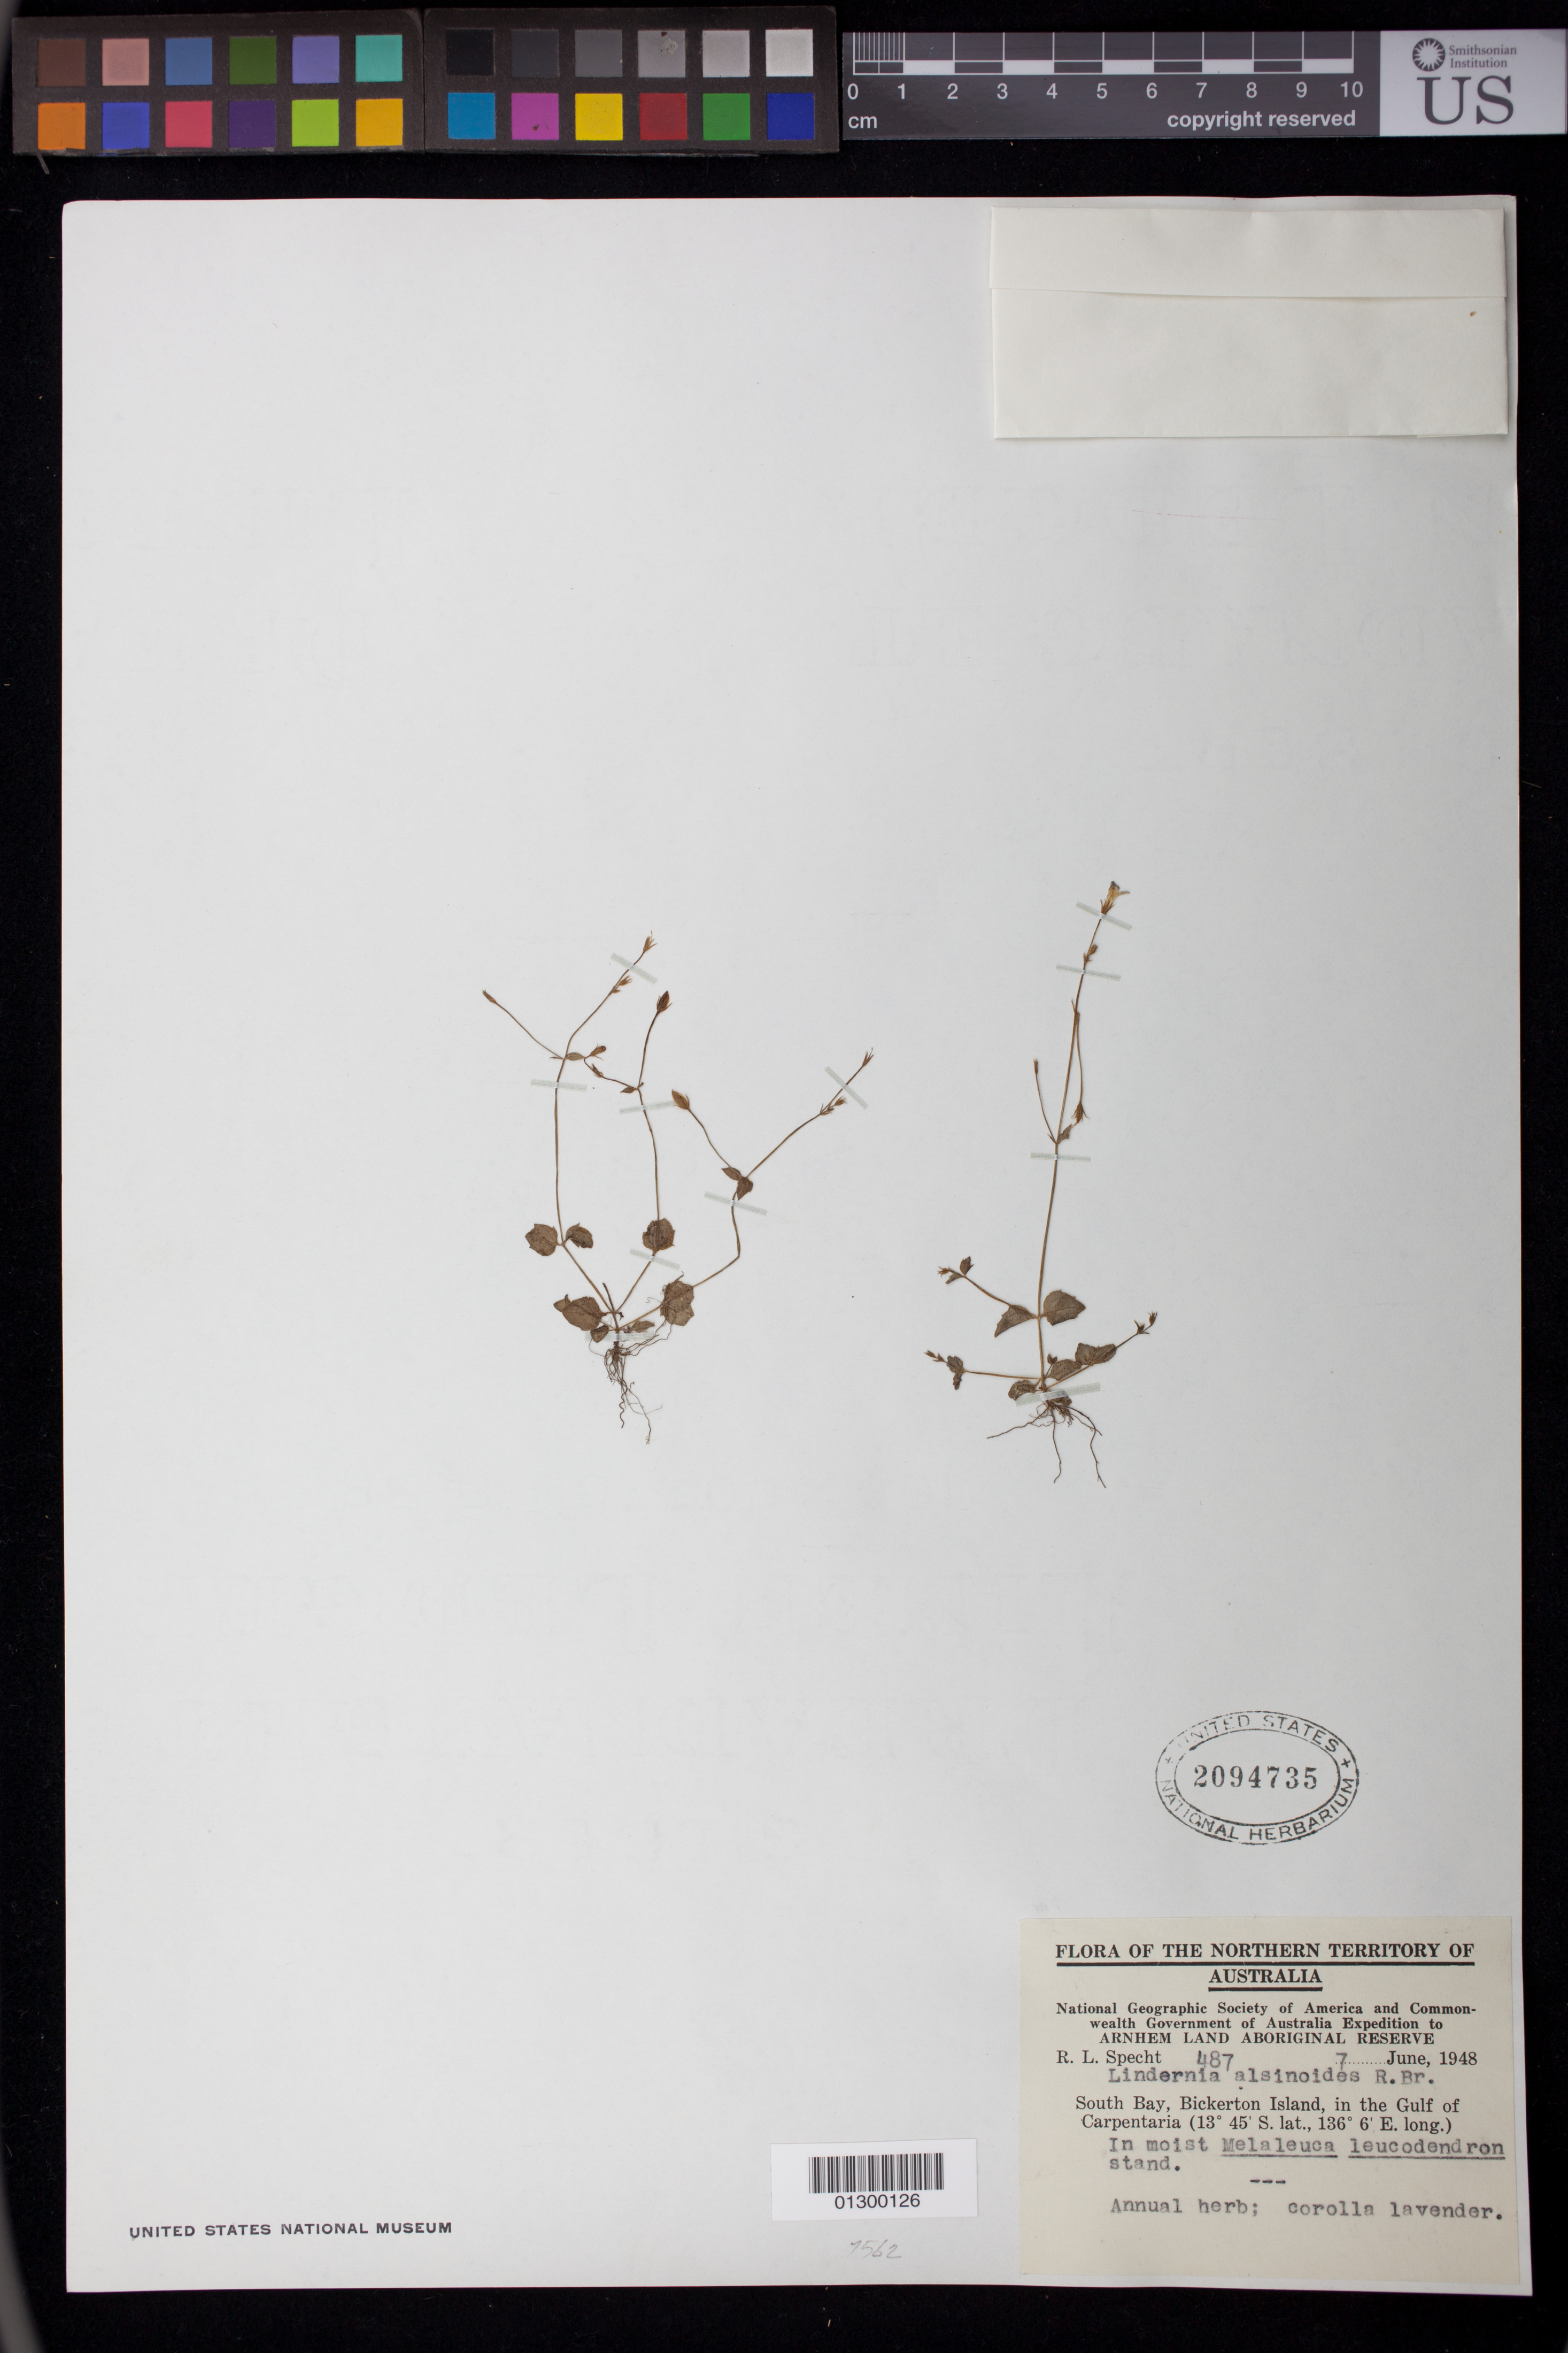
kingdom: Plantae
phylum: Tracheophyta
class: Magnoliopsida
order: Lamiales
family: Linderniaceae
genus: Lindernia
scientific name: Lindernia alsinoides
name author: R. Br.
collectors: R. L. Specht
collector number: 487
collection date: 1948-06-07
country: Australia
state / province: Northern Territory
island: Bickerton Island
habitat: In moist Melaleuca leucodendron stand.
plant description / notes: Annual herb; corolla lavender.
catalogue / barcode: US 2094735